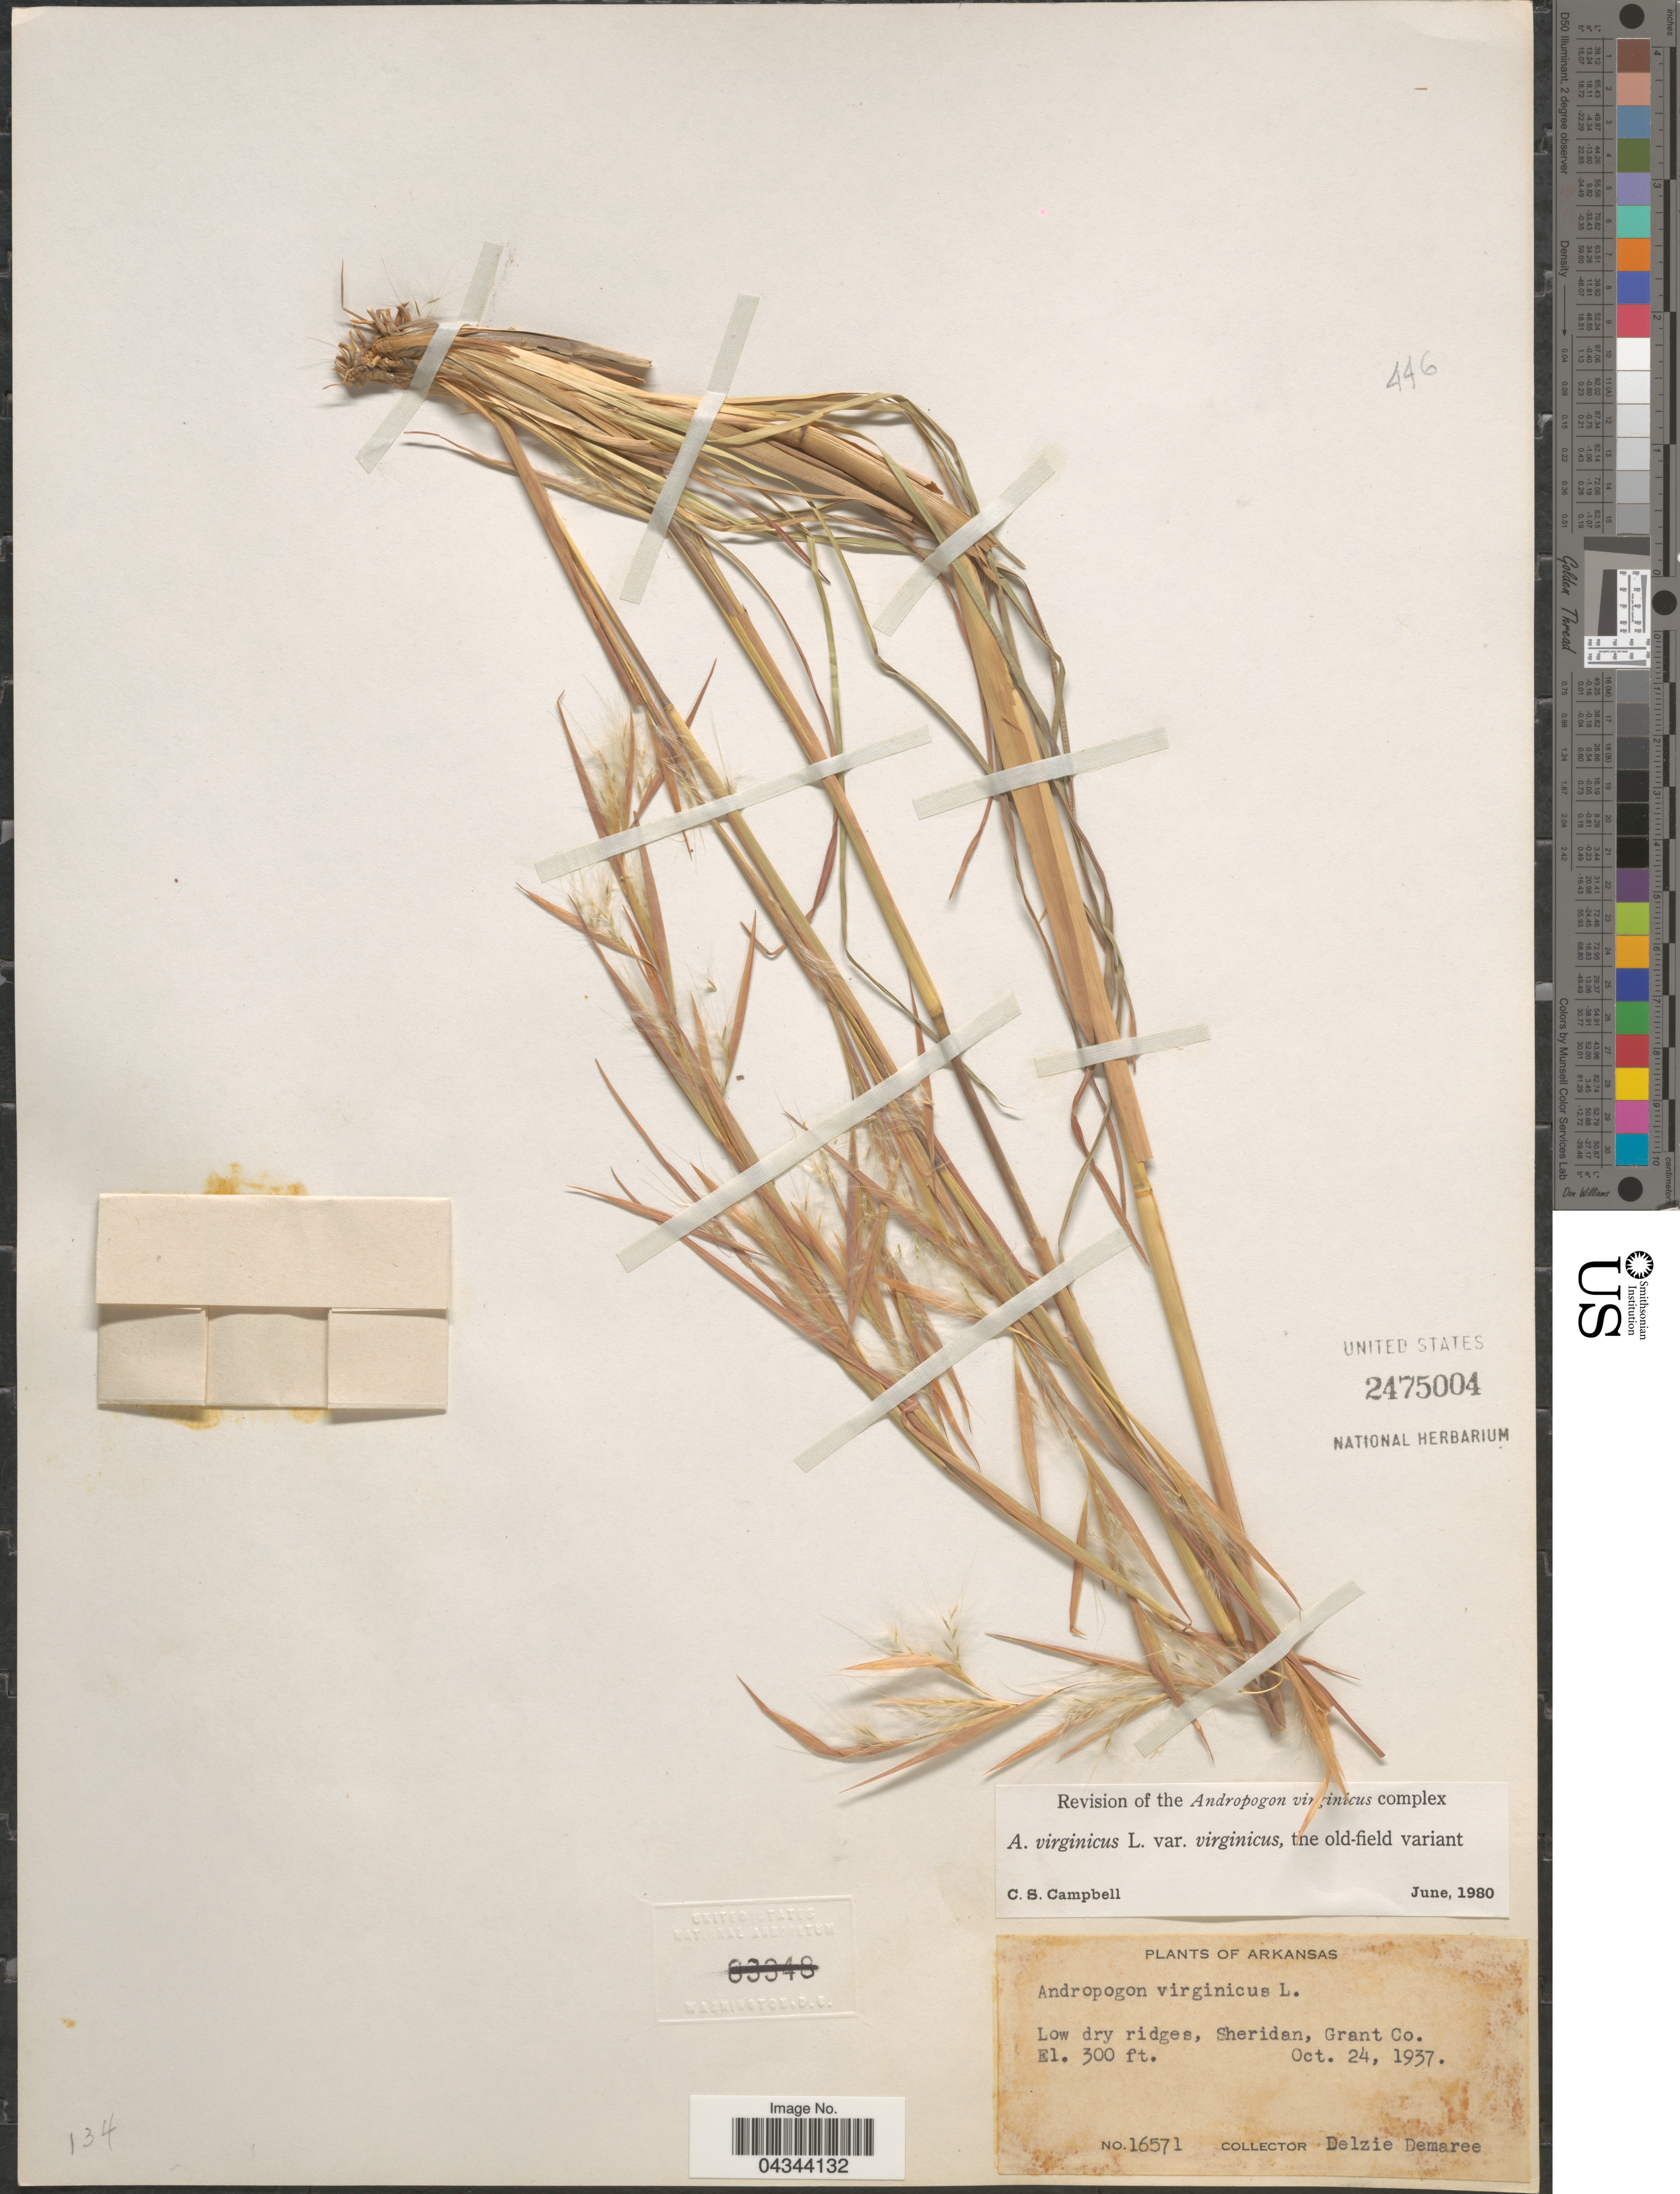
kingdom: Plantae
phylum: Tracheophyta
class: Liliopsida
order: Poales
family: Poaceae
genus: Andropogon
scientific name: Andropogon virginicus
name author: L.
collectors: D. Demaree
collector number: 16571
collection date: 1937-10-24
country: United States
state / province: Arkansas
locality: Sheridan, Grant Co.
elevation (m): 91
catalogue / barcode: US 2475004